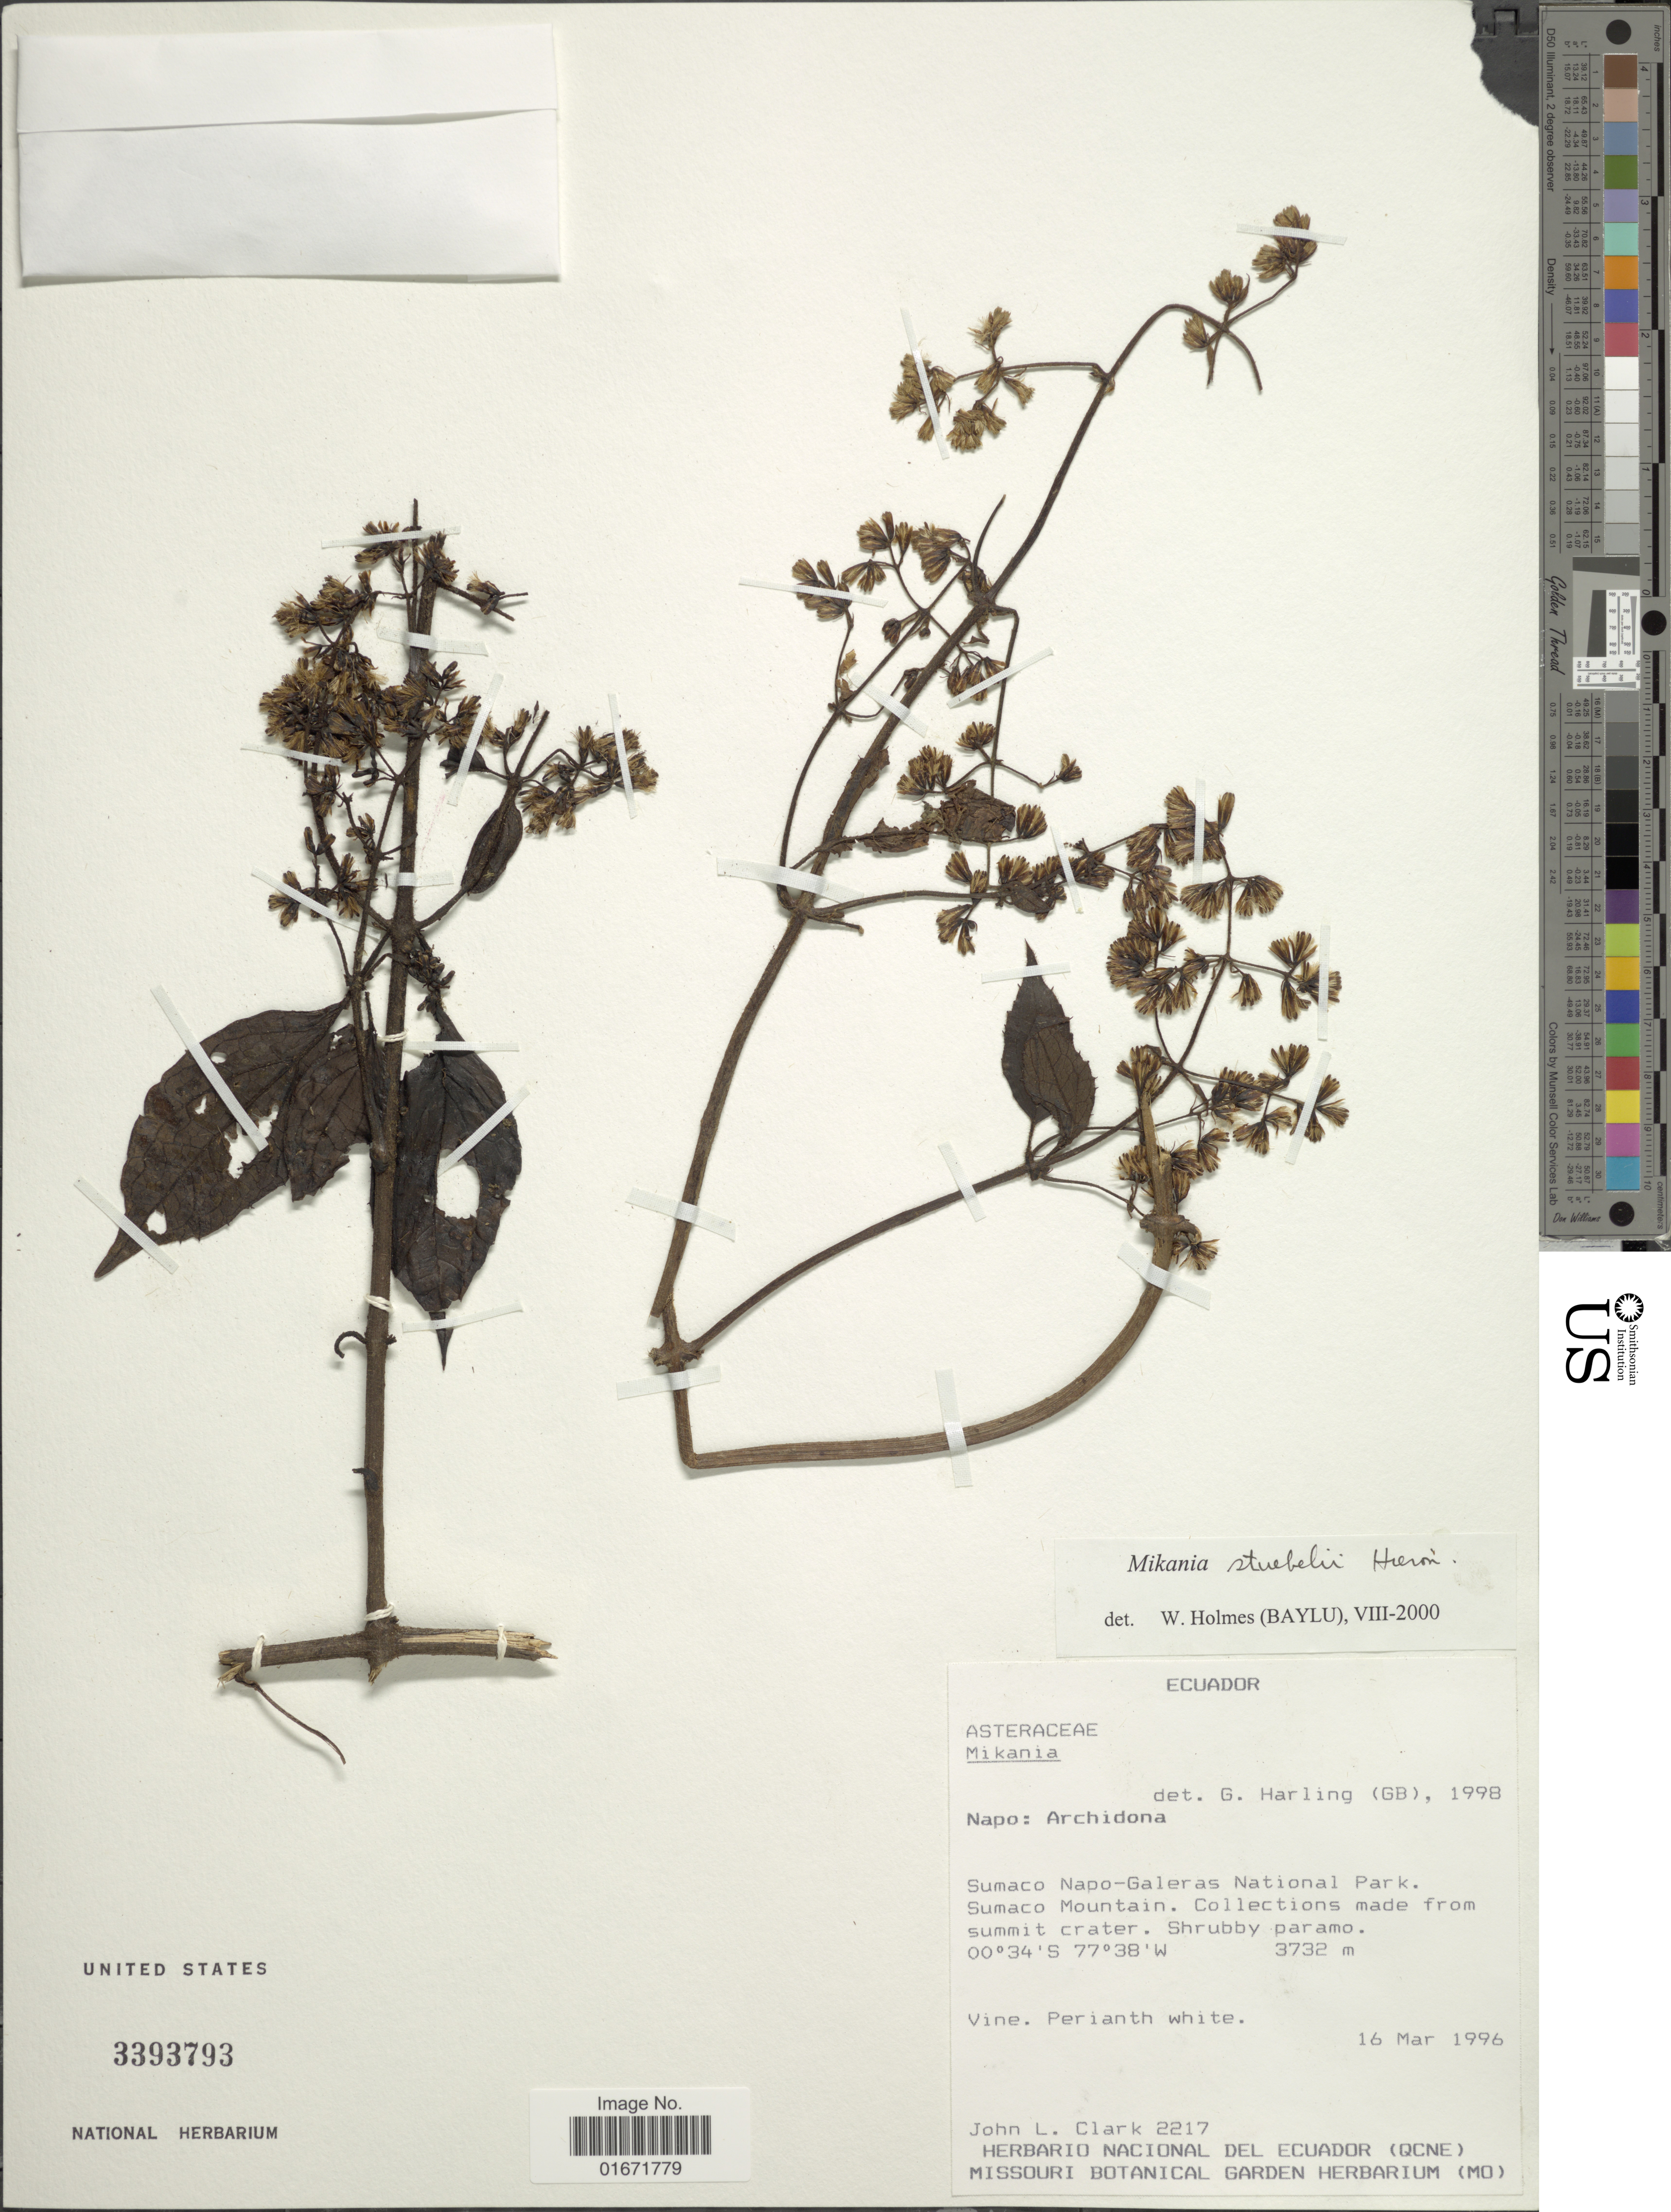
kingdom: Plantae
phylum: Tracheophyta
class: Magnoliopsida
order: Asterales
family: Asteraceae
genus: Mikania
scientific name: Mikania jamesonii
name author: B.L. Rob.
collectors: J. L. Clark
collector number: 2217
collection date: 1996-03-16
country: Ecuador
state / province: Napo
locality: Napo: Archidona. Sumaco Napo-Galeras National Park. Sumaco Mountain. Collections made from summit crater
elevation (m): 3732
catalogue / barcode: US 3393793